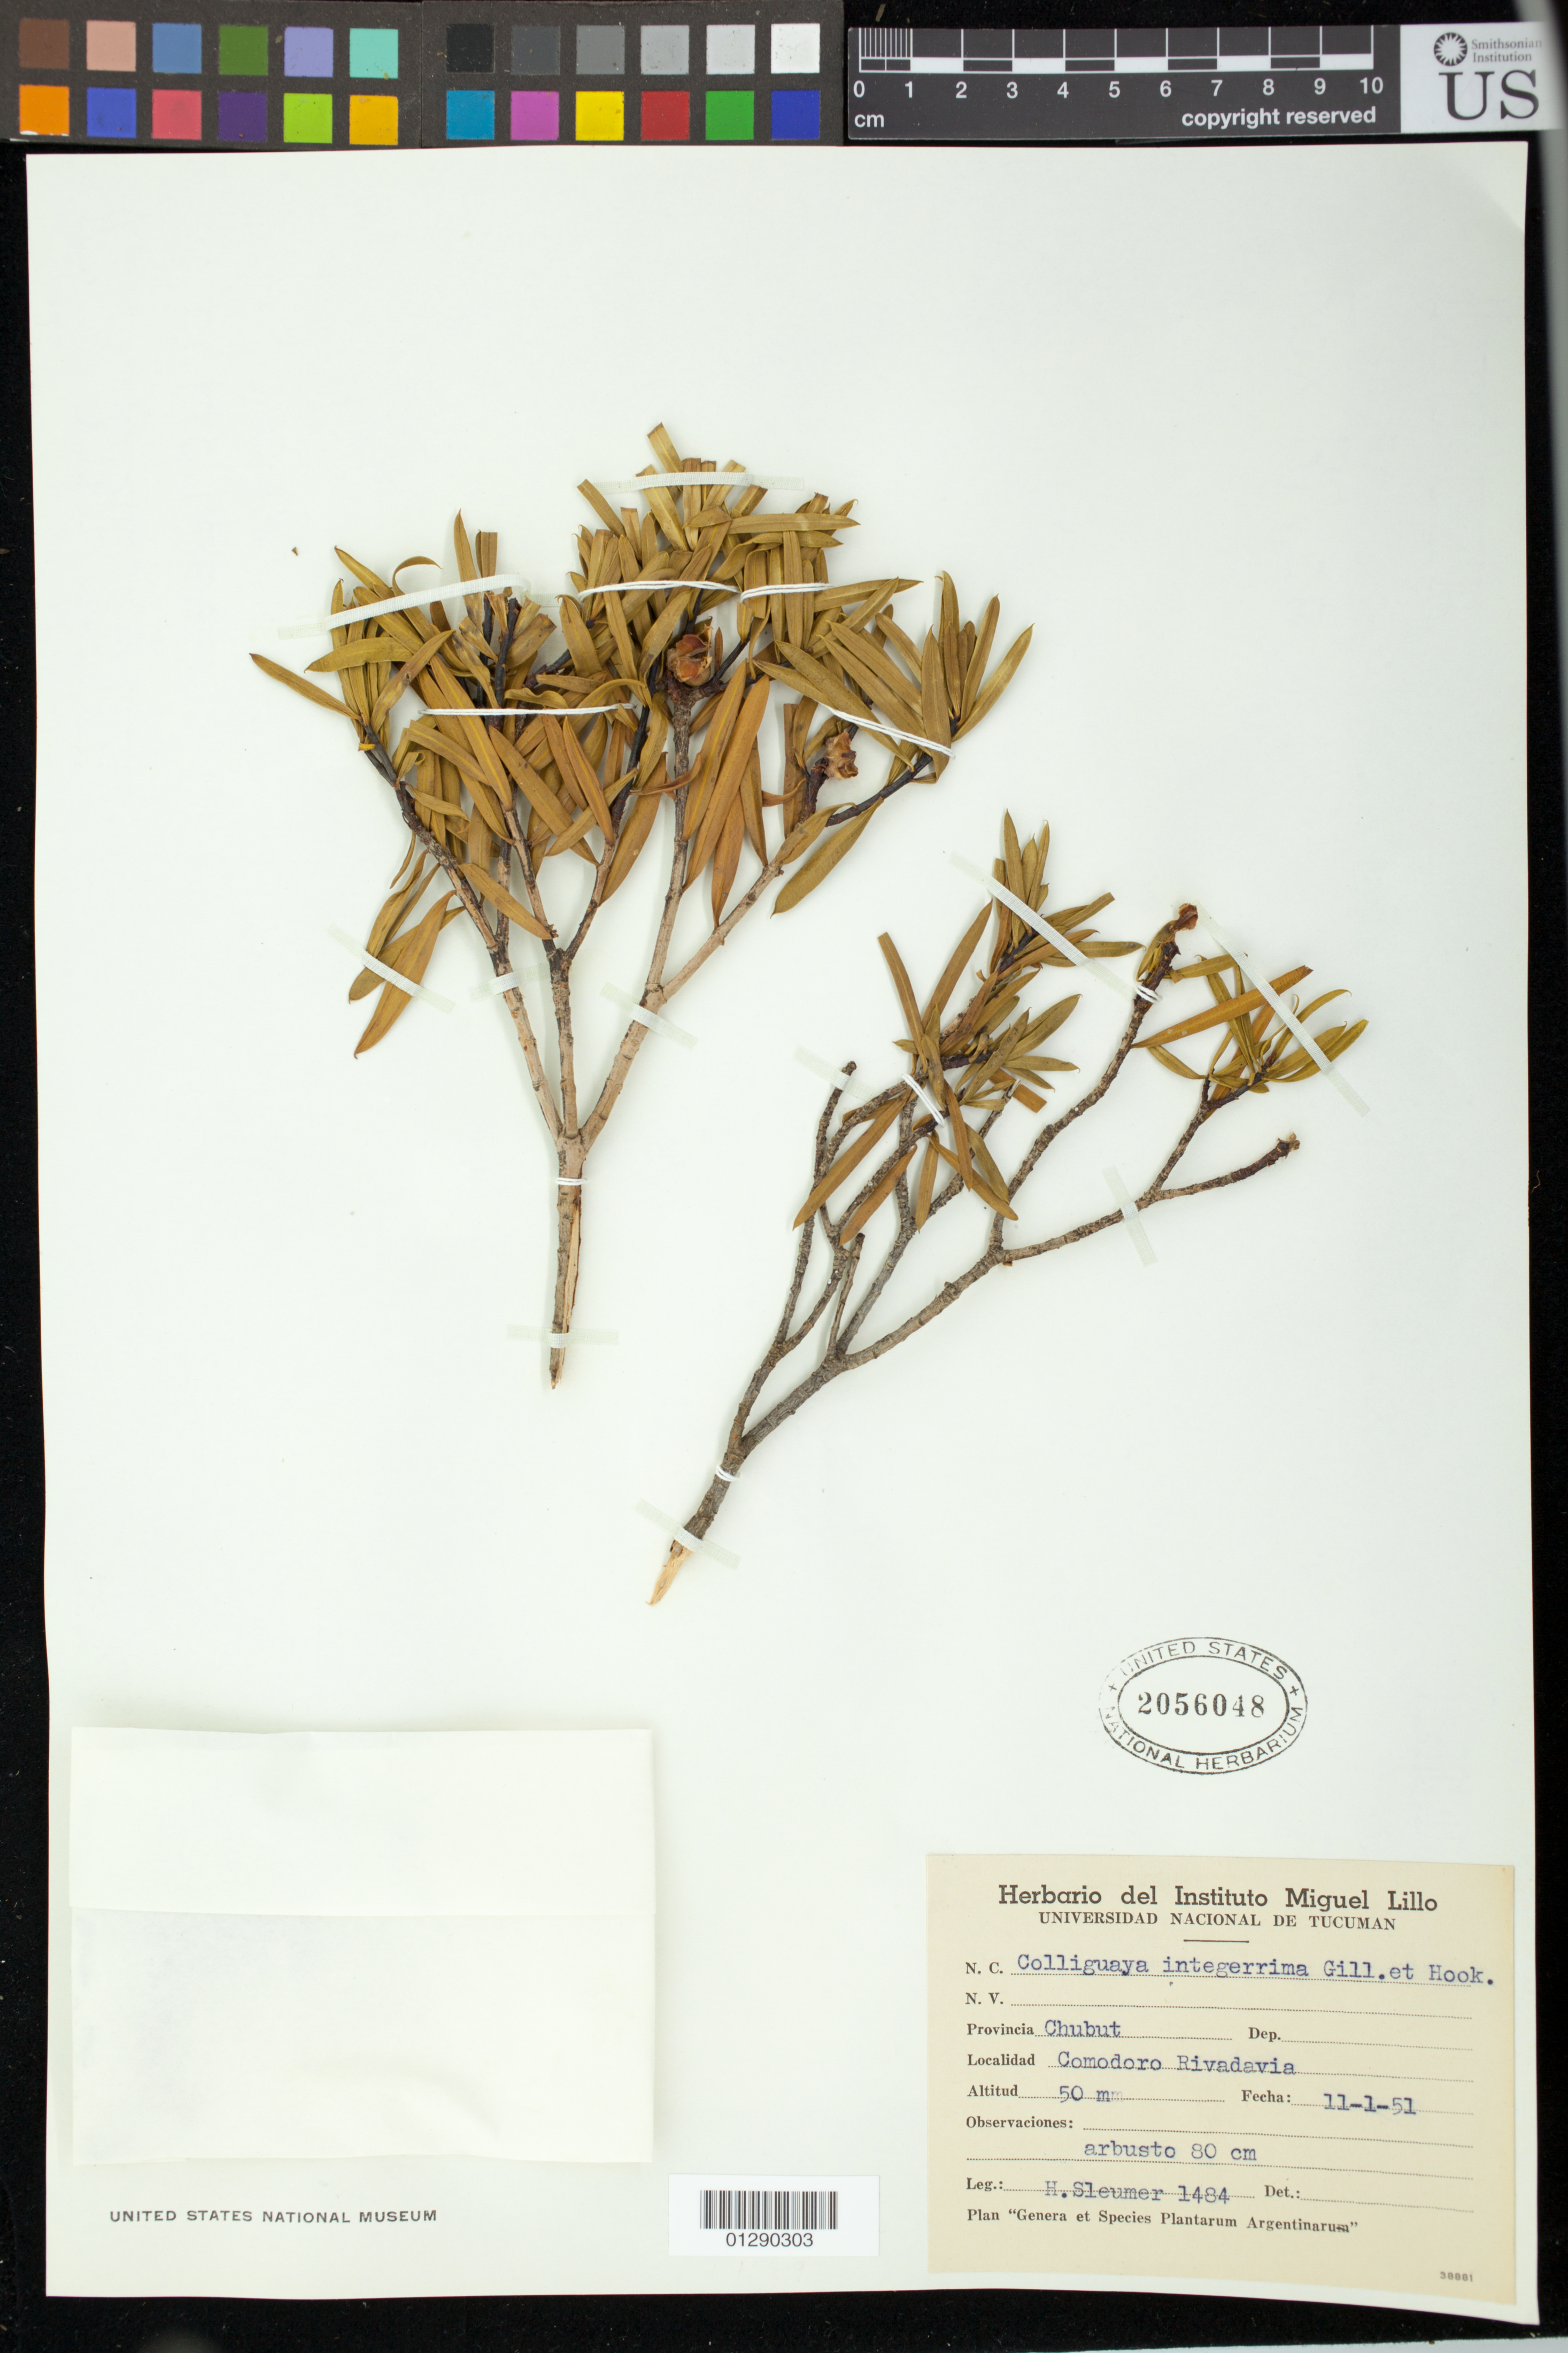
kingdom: Plantae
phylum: Tracheophyta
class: Magnoliopsida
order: Malpighiales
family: Euphorbiaceae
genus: Colliguaja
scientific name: Colliguaja integerrima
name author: Gillies & Hook.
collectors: H. O. Sleumer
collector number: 1484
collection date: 1951-01-11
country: Argentina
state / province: Chubut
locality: Comodoro Rivadavia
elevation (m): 50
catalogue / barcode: US 2056048